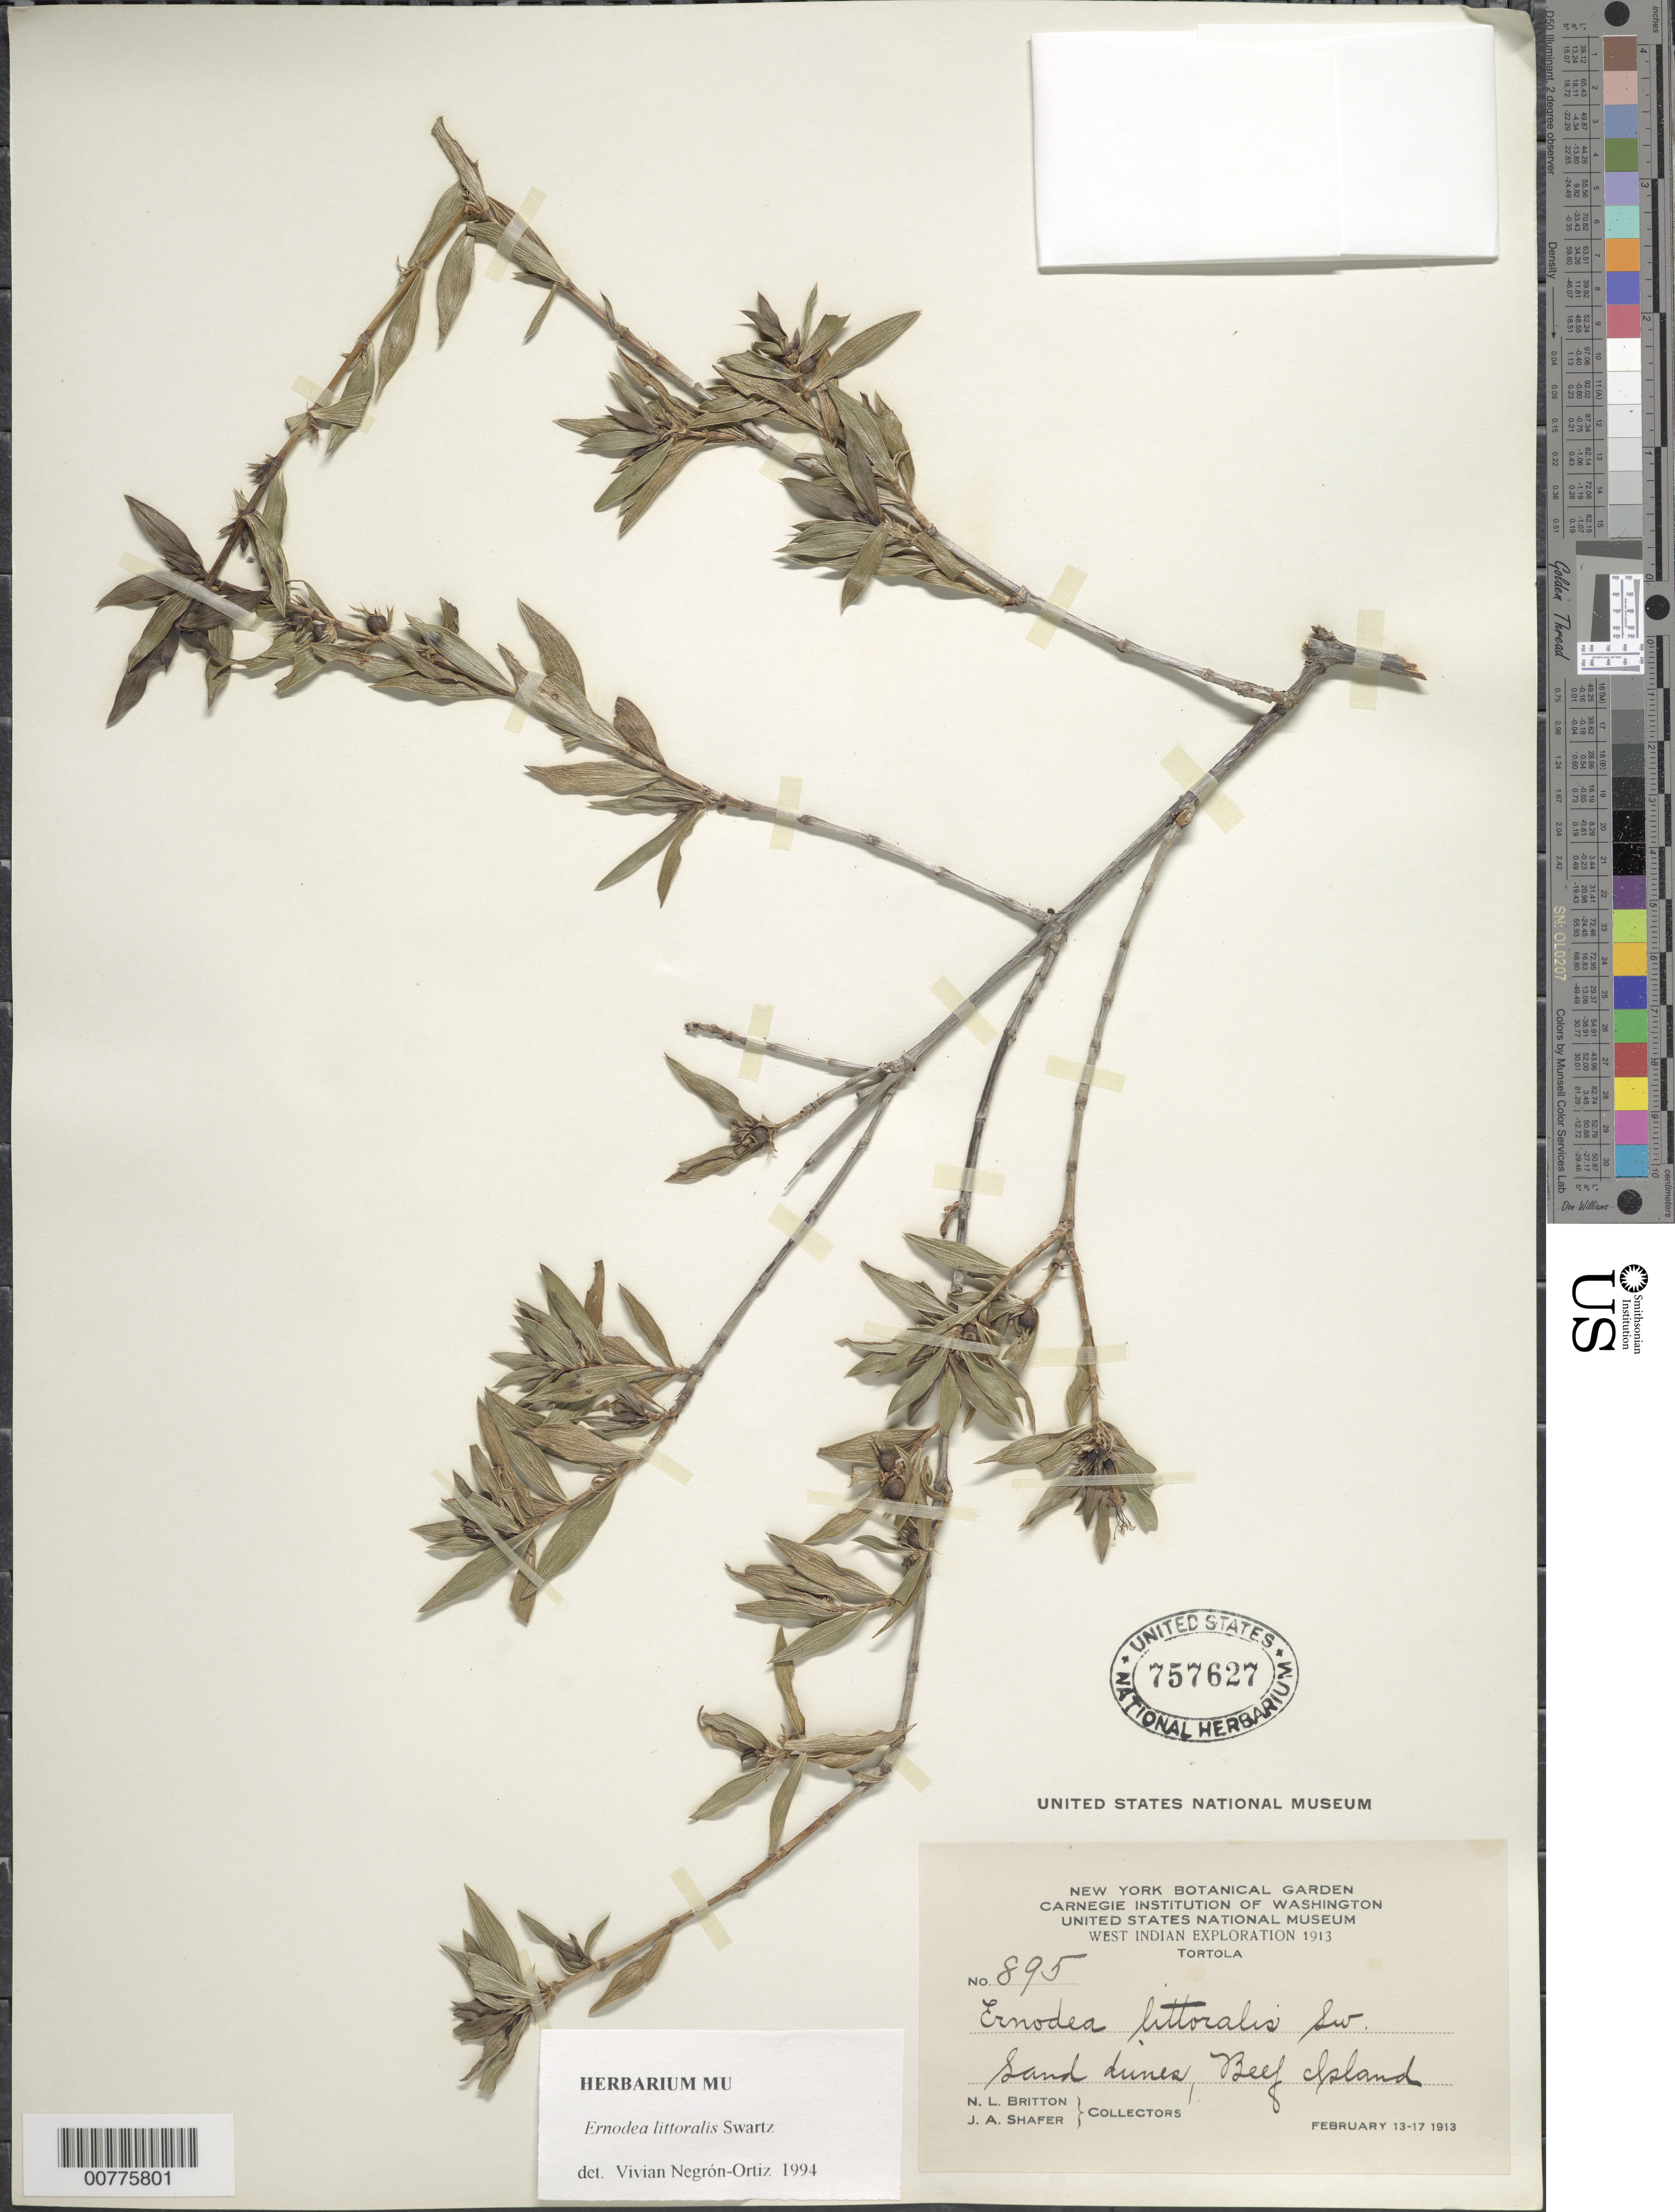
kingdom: Plantae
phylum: Tracheophyta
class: Magnoliopsida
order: Gentianales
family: Rubiaceae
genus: Ernodea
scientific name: Ernodea littoralis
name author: Sw.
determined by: Negrón-Ortiz, V.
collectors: N. Britton & J. A. Shafer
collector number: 895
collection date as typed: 13 Feb 1913 to 17 Feb 1913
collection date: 1913-02-13/1913-02-17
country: British Virgin Islands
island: Tortola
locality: Beef Island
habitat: Sand dunes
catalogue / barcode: US 757627